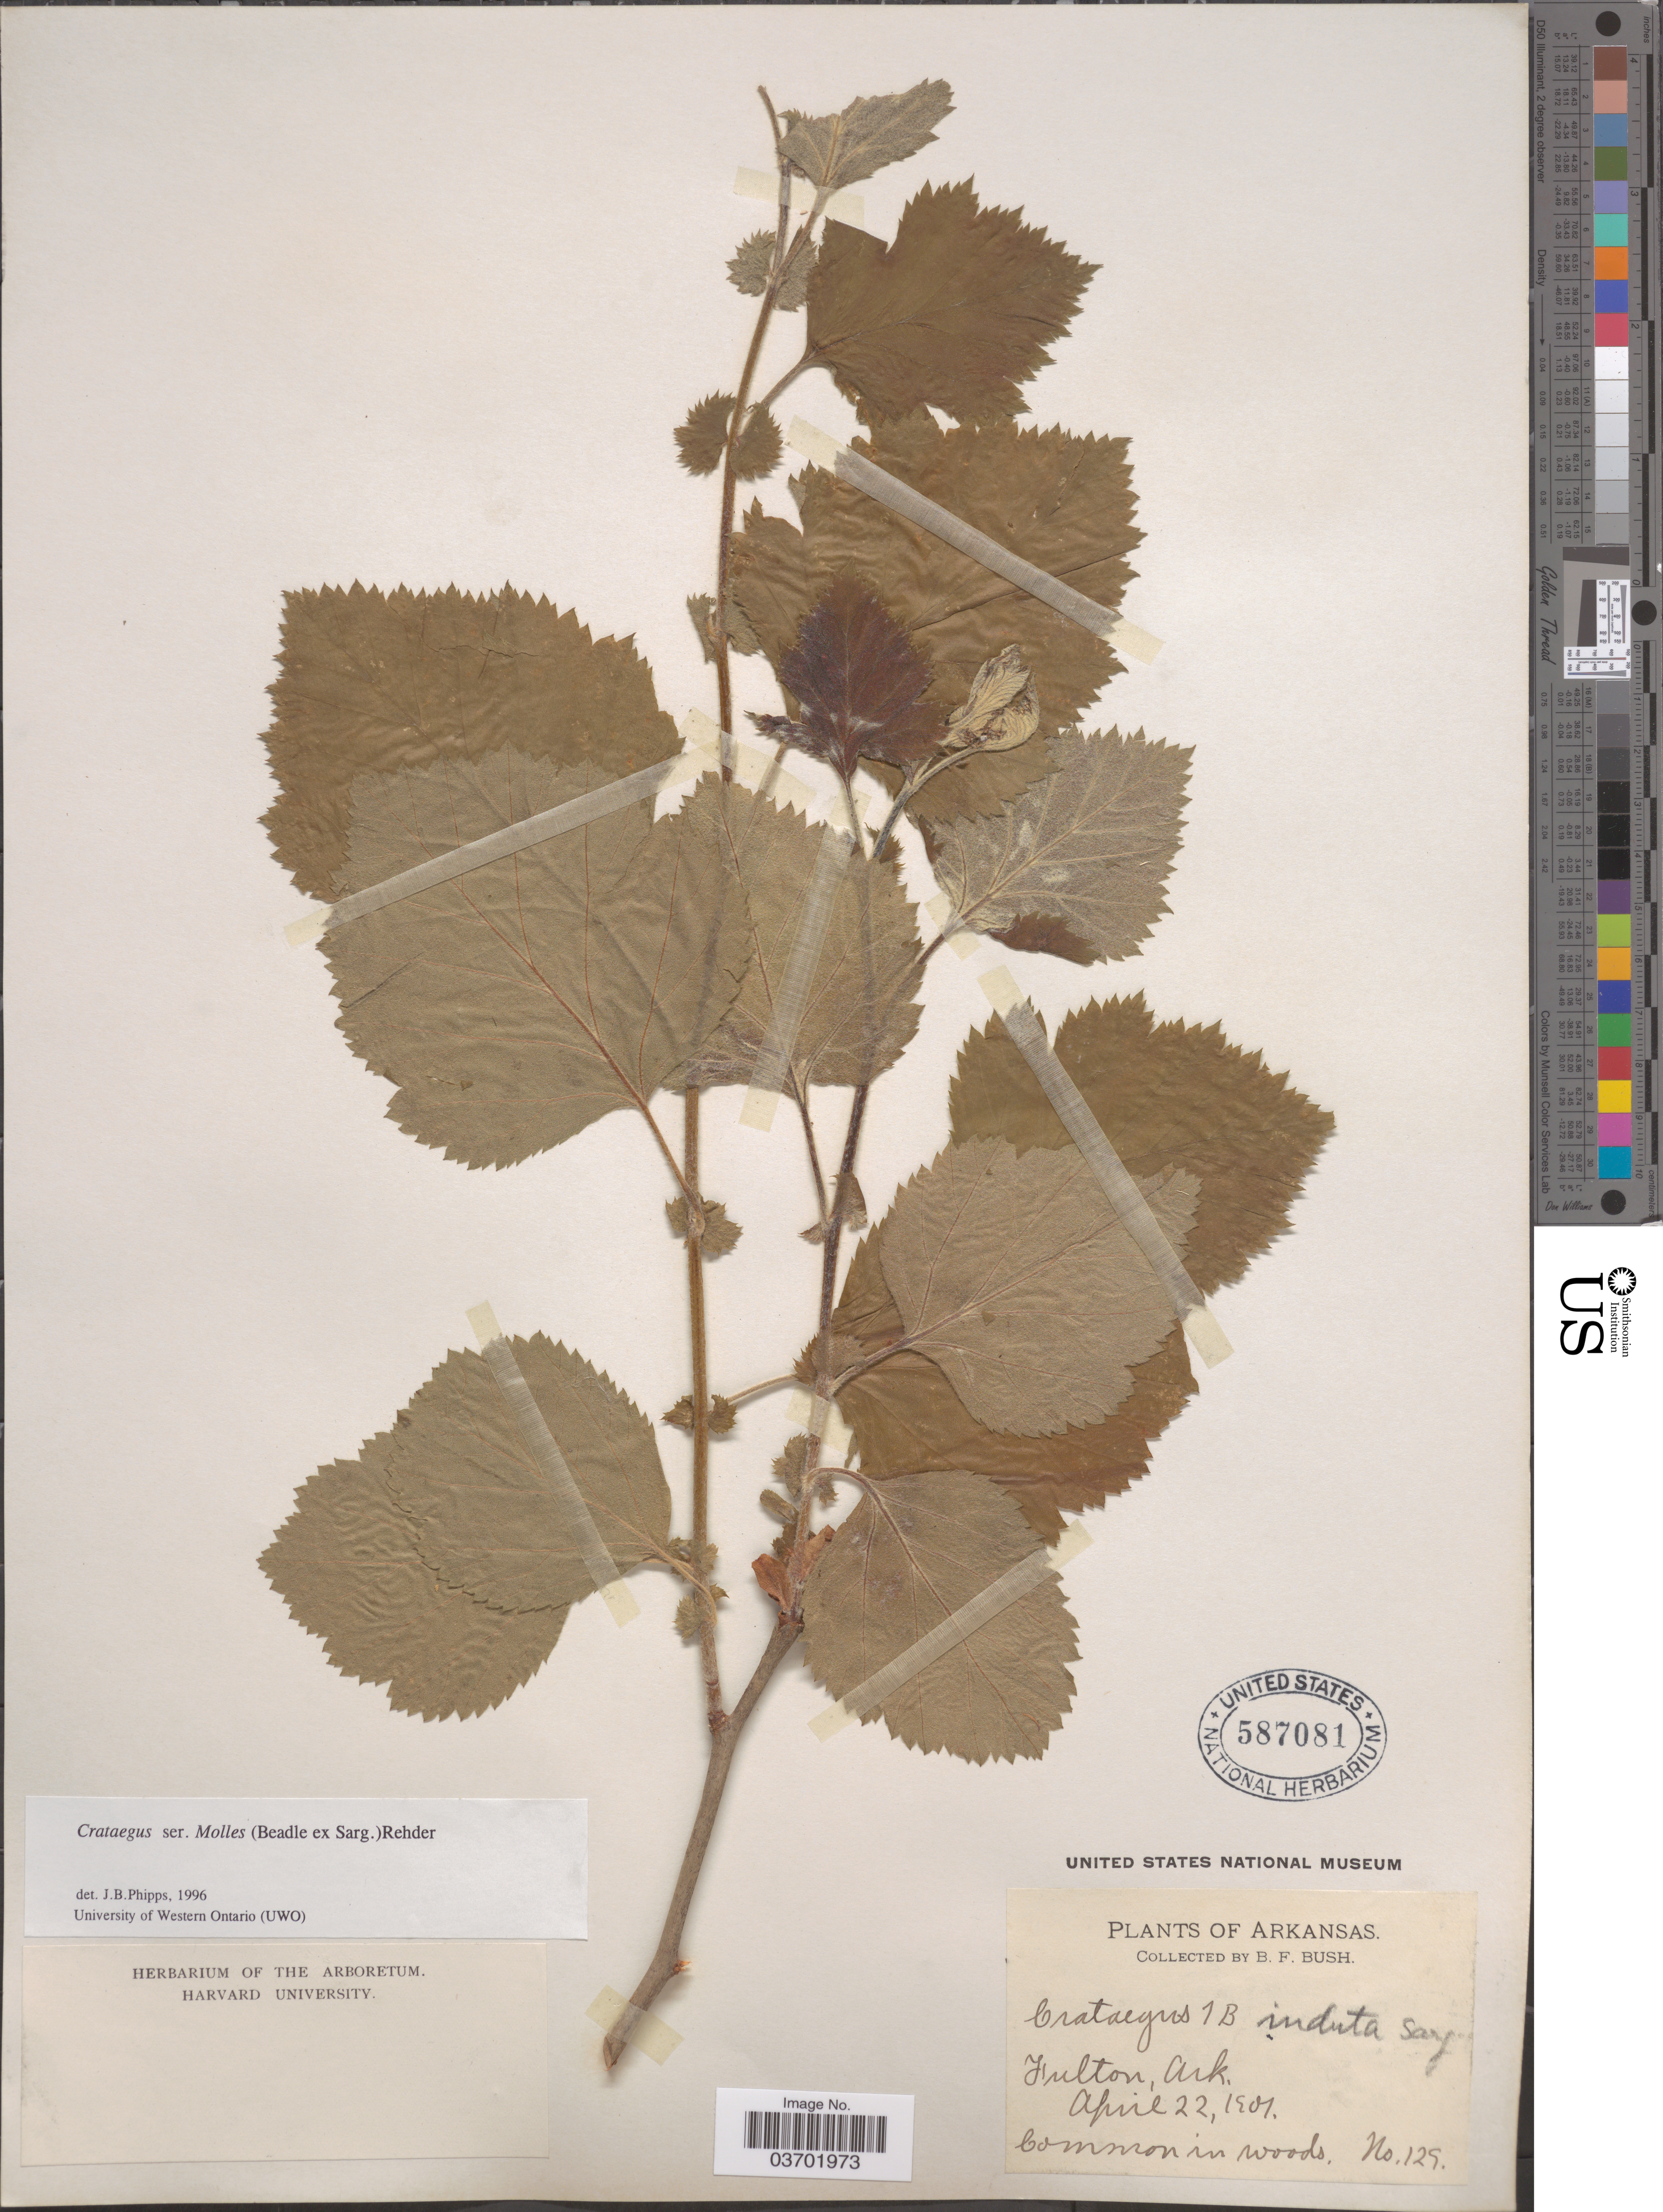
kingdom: Plantae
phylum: Tracheophyta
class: Magnoliopsida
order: Rosales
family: Rosaceae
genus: Crataegus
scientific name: Crataegus texana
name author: Buckley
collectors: B. F. Bush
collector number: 129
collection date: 1901-04-22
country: United States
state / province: Arkansas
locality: Fulton.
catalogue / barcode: US 587081